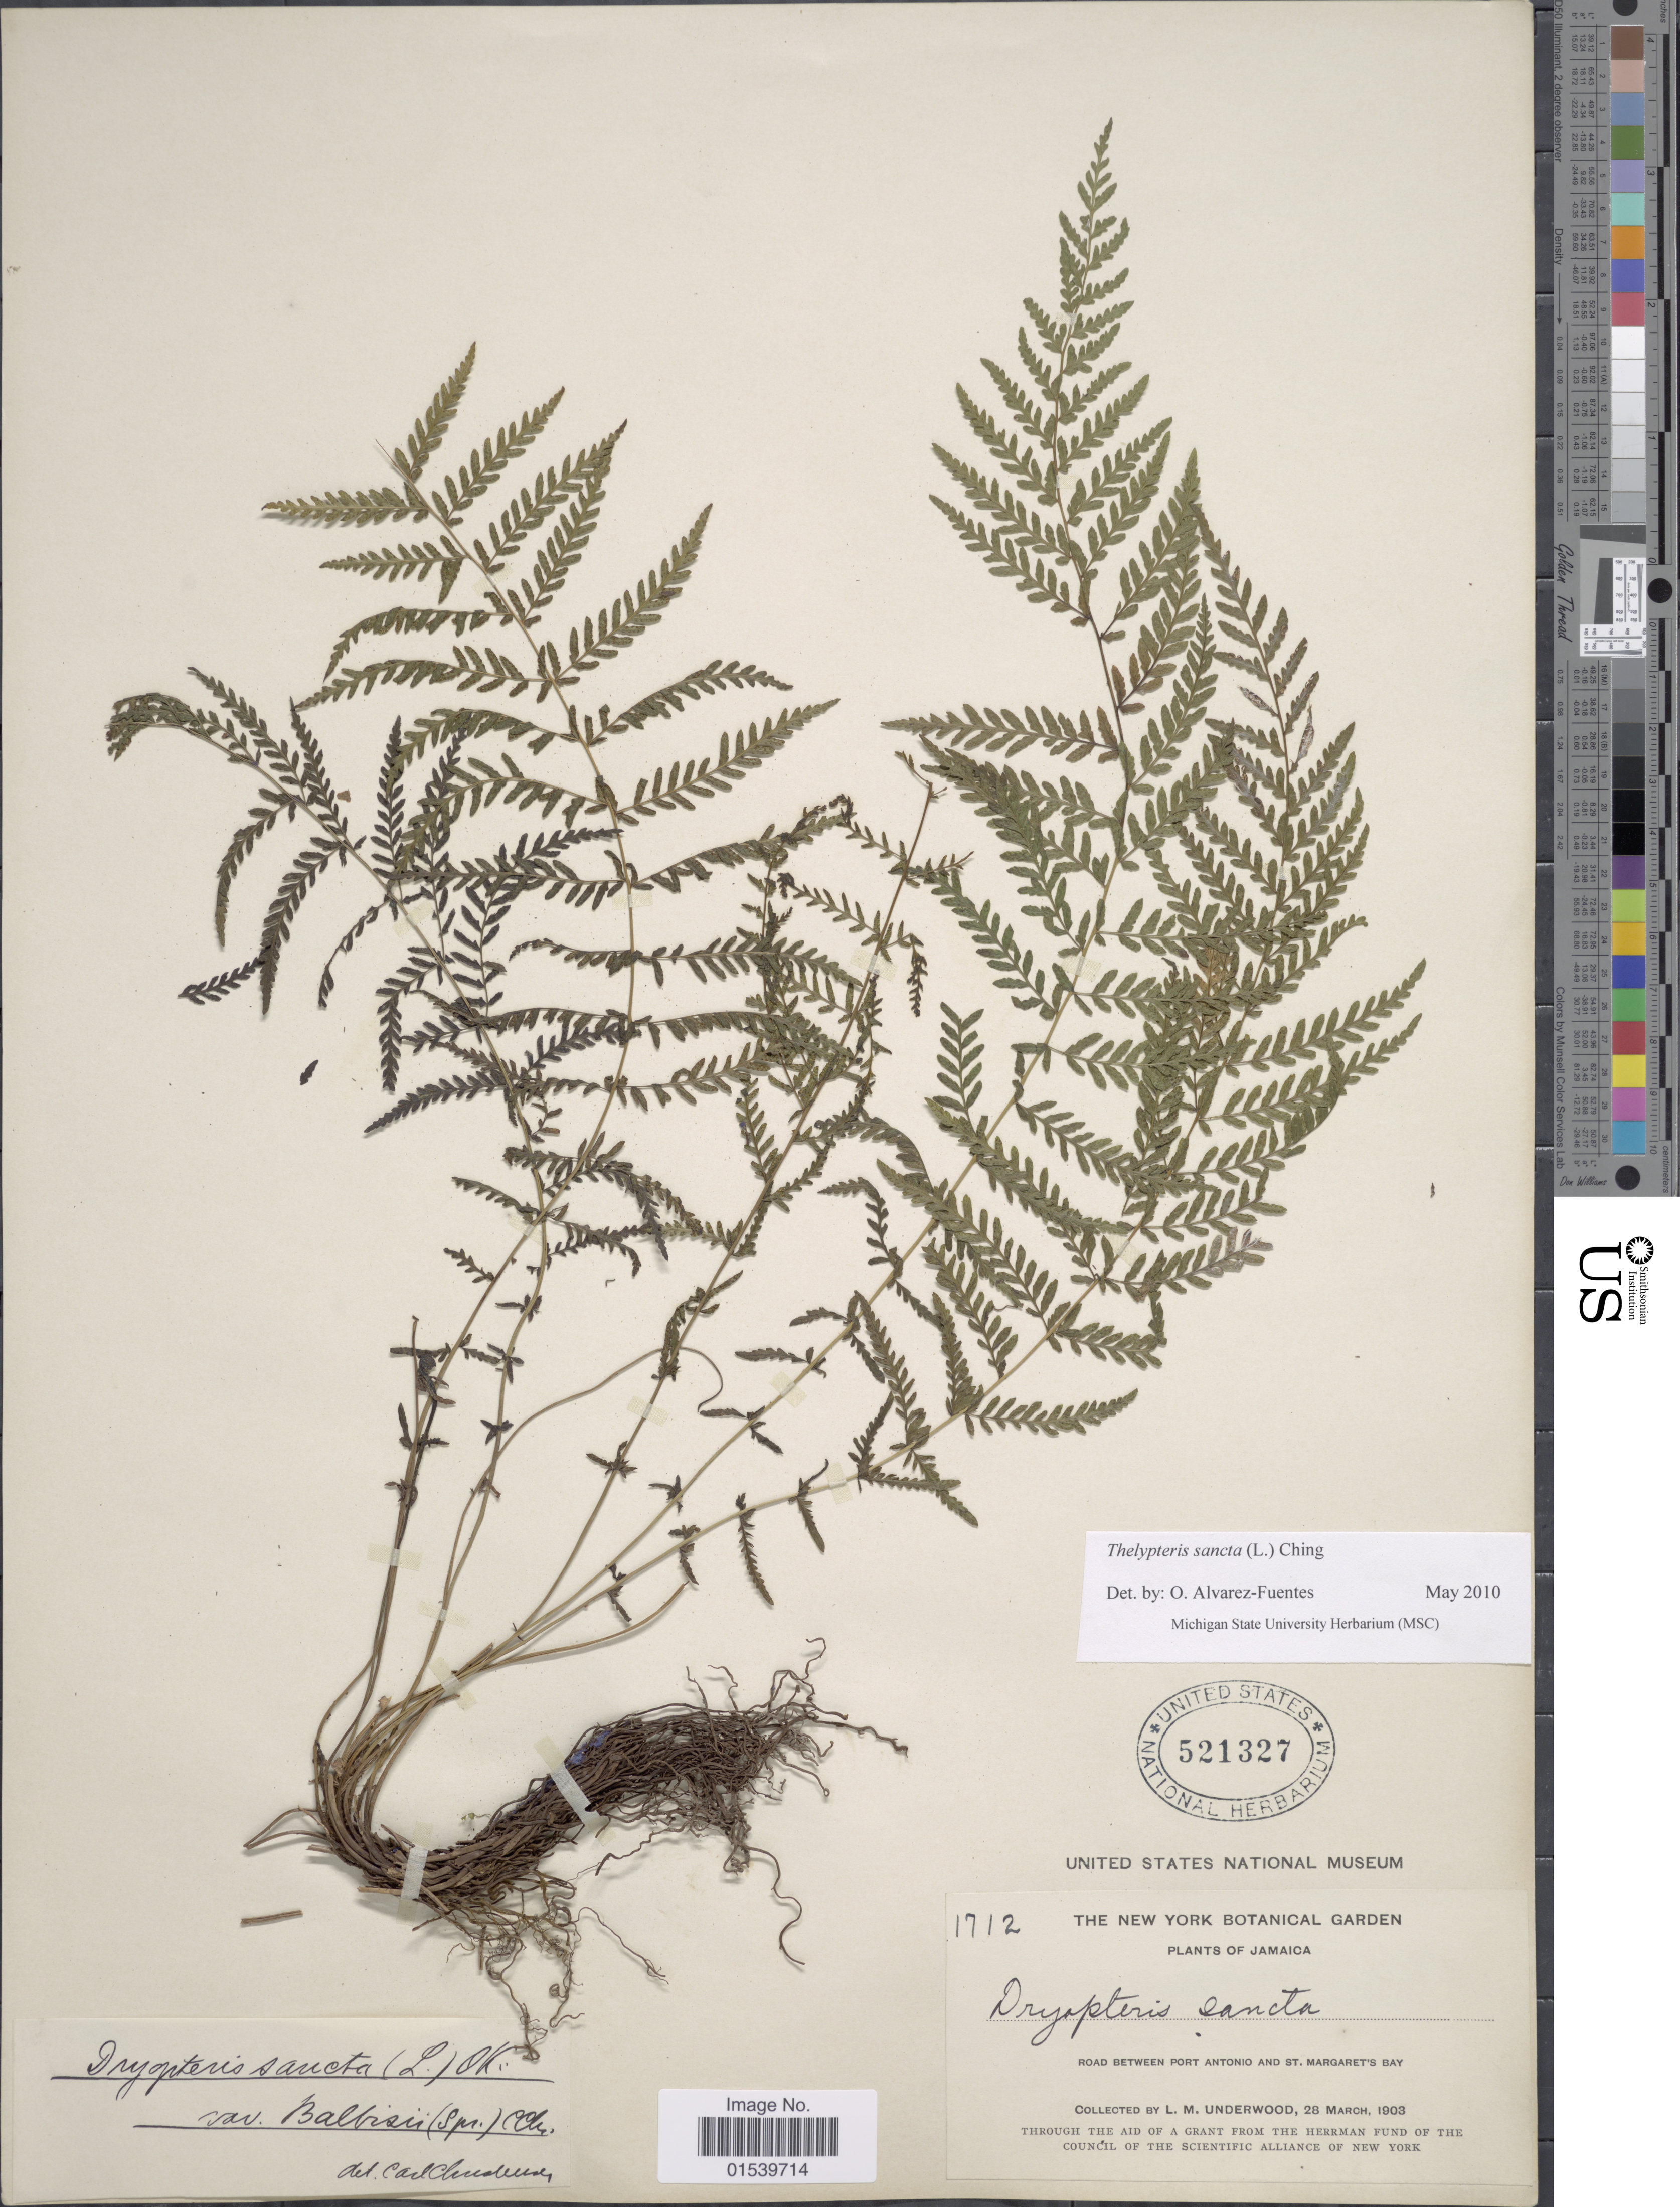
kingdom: Plantae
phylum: Tracheophyta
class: Polypodiopsida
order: Polypodiales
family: Thelypteridaceae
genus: Amauropelta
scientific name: Amauropelta sancta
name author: (L.) Pic. Serm.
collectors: L. M. Underwood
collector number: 1712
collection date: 1903-03-28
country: Jamaica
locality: Road between Port Antonio and St Margaret's Bay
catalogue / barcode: US 521327